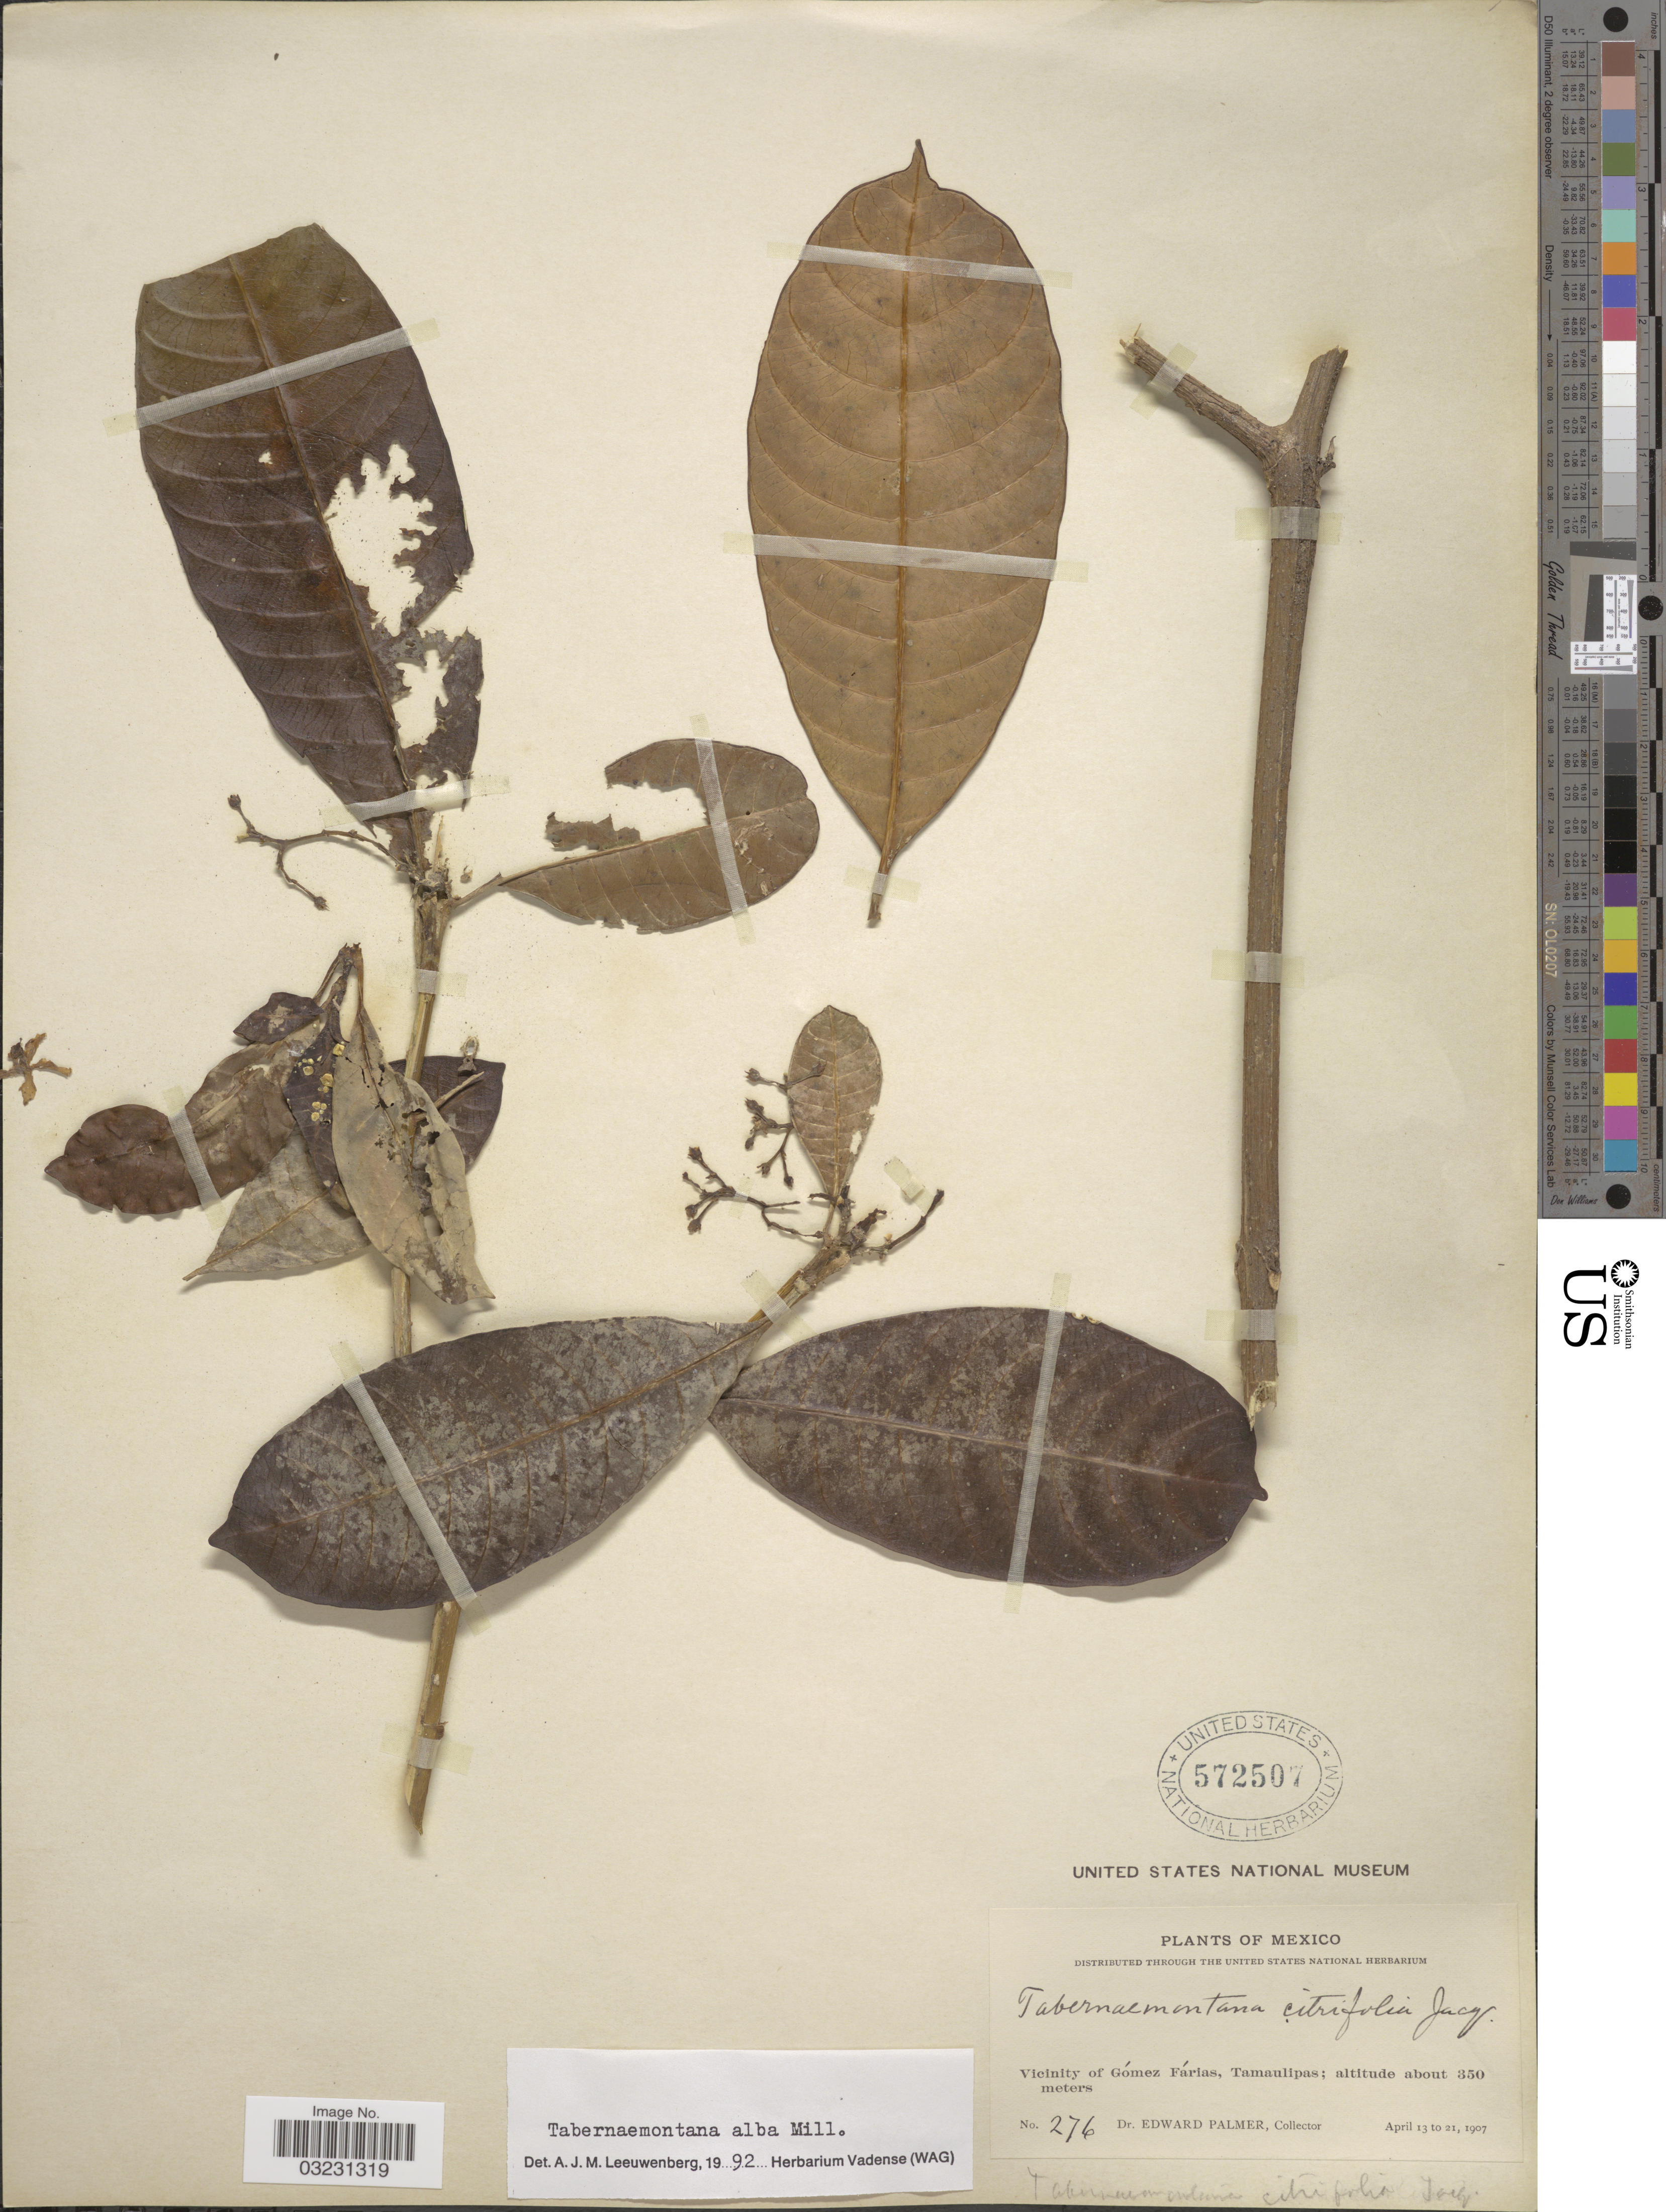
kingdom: Plantae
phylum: Tracheophyta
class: Magnoliopsida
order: Gentianales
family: Apocynaceae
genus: Tabernaemontana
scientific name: Tabernaemontana alba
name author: Mill.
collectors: E. Palmer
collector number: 276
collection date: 1907-04-13/1907-04-21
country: Mexico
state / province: Tamaulipas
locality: Vicinity of Gómez Fárias, Tamaulipas.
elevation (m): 350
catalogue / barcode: US 572507